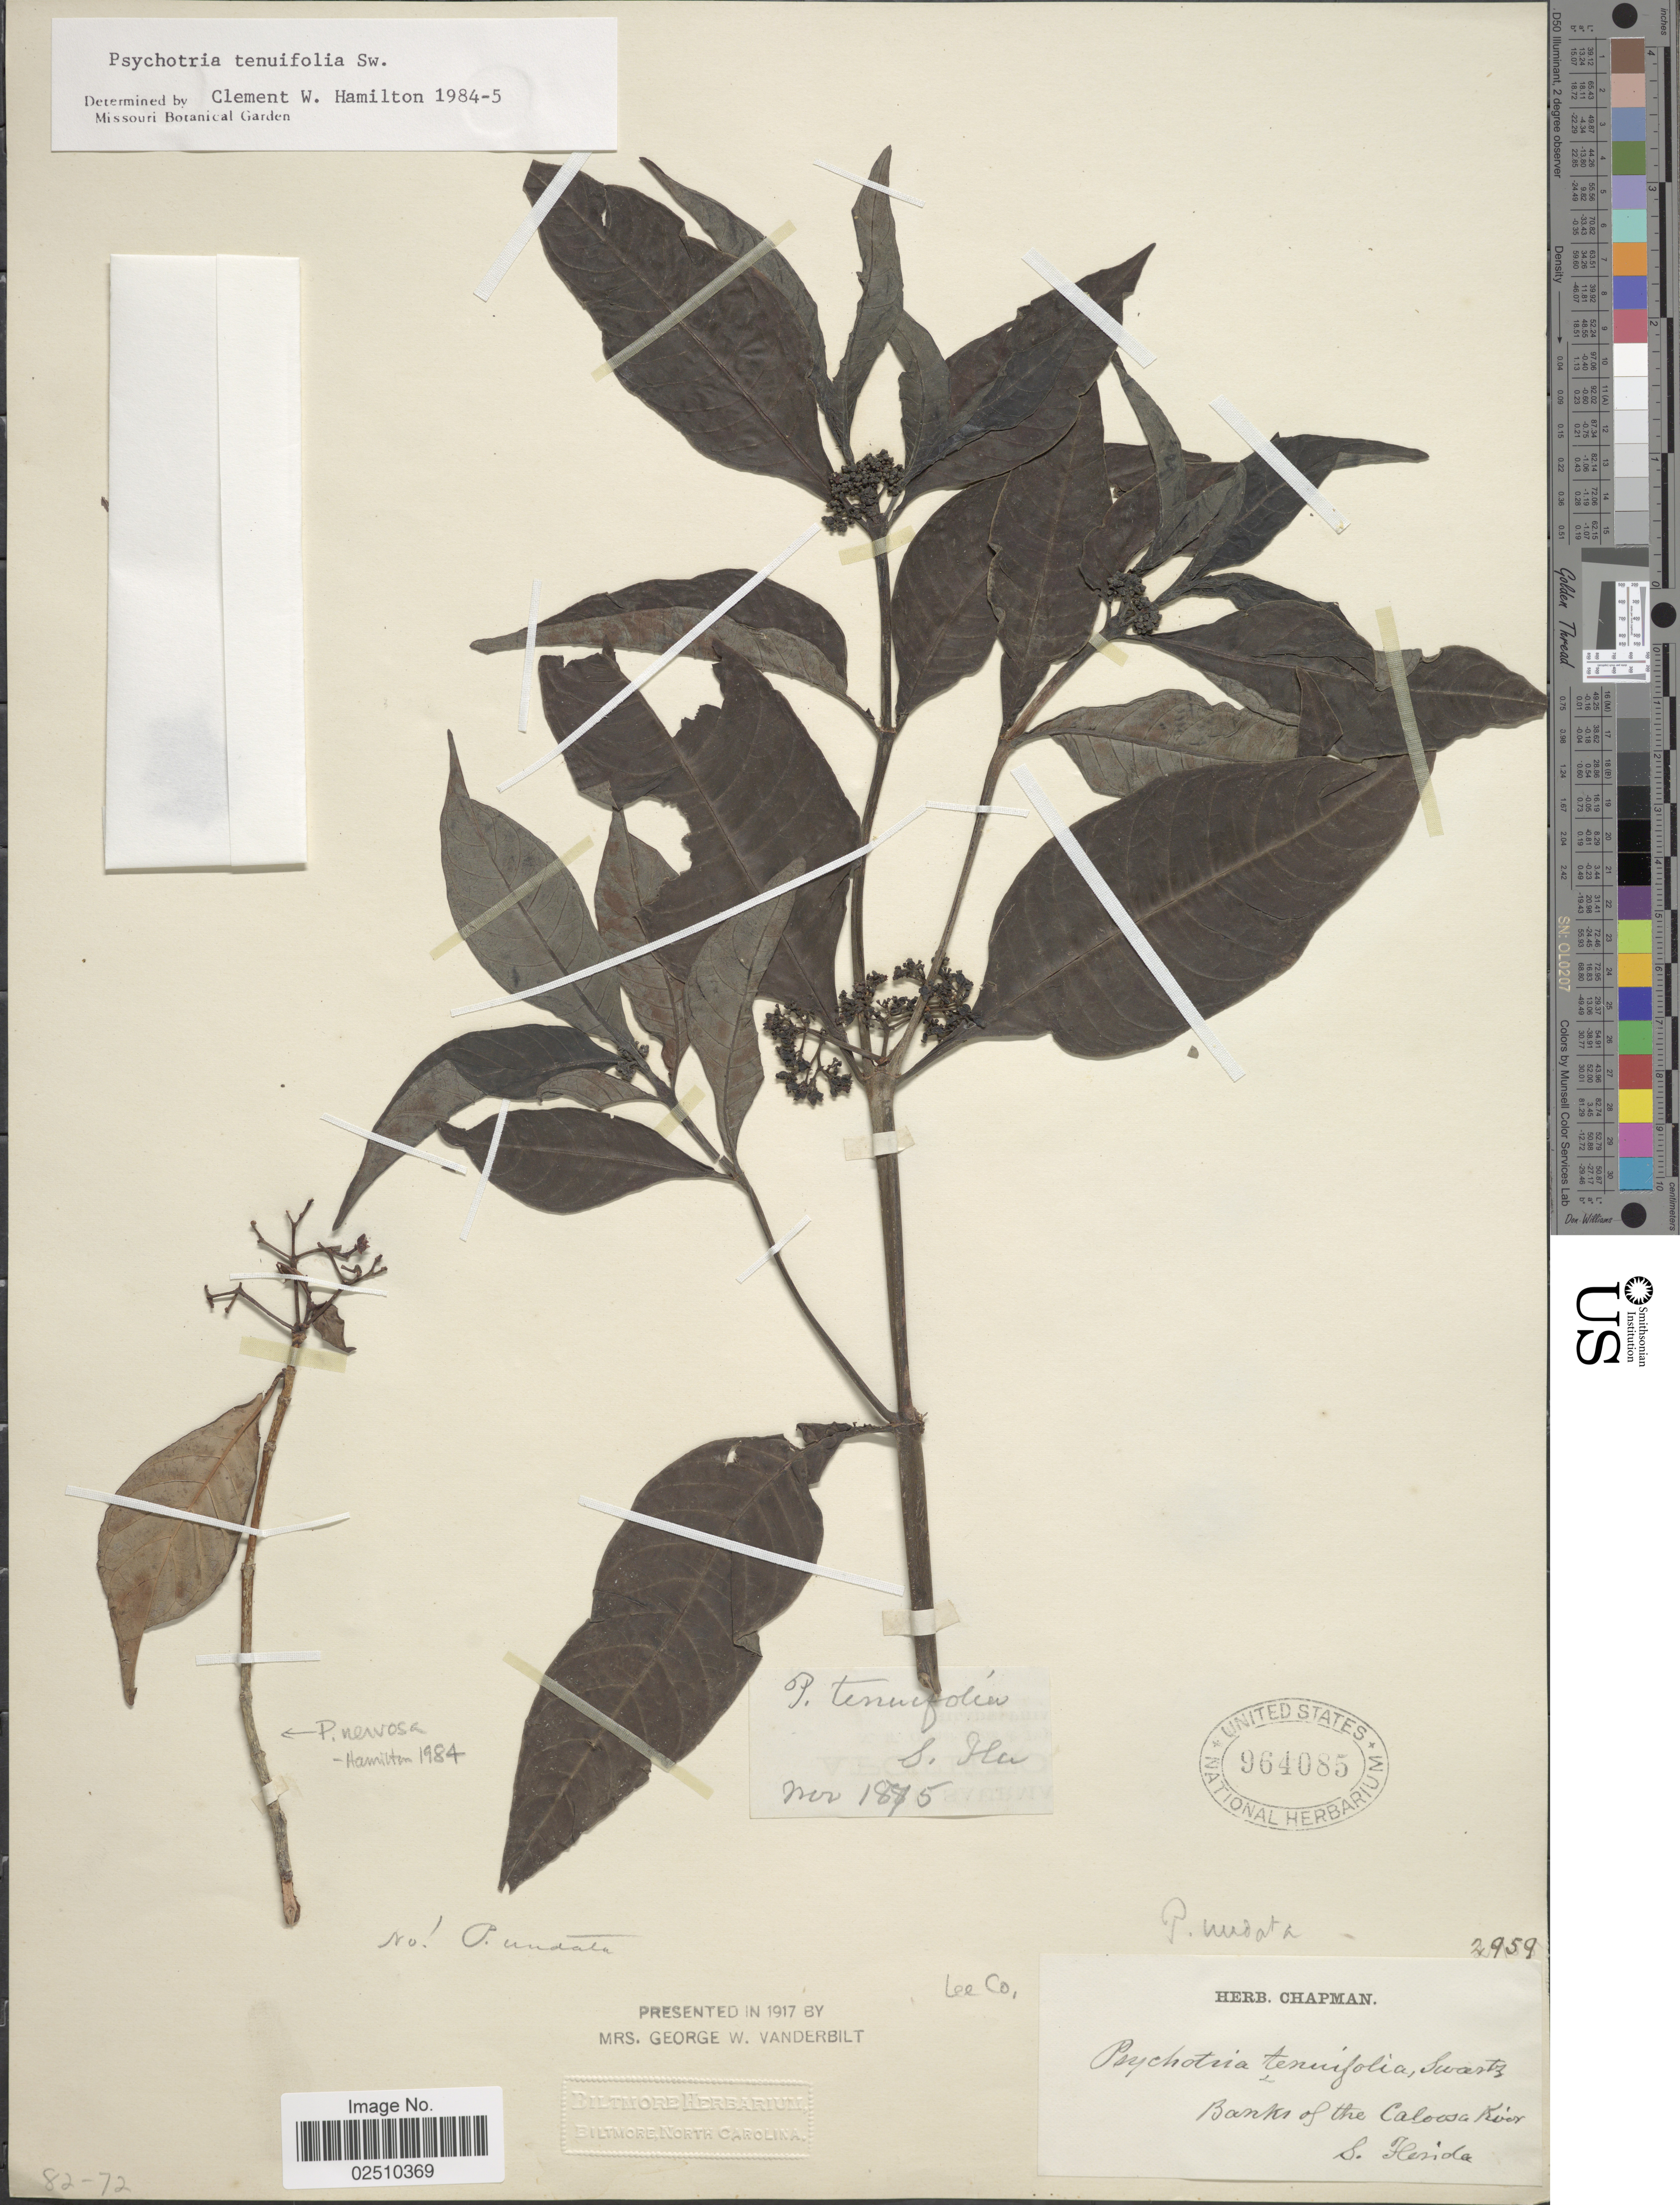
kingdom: Plantae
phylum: Tracheophyta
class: Magnoliopsida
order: Gentianales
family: Rubiaceae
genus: Psychotria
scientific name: Psychotria tenuifolia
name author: Sw.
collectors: ex herb. Chapman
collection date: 1875-11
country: United States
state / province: Florida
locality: Banks of the Caloosa River, S. Florida, Lee Co.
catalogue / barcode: US 964085